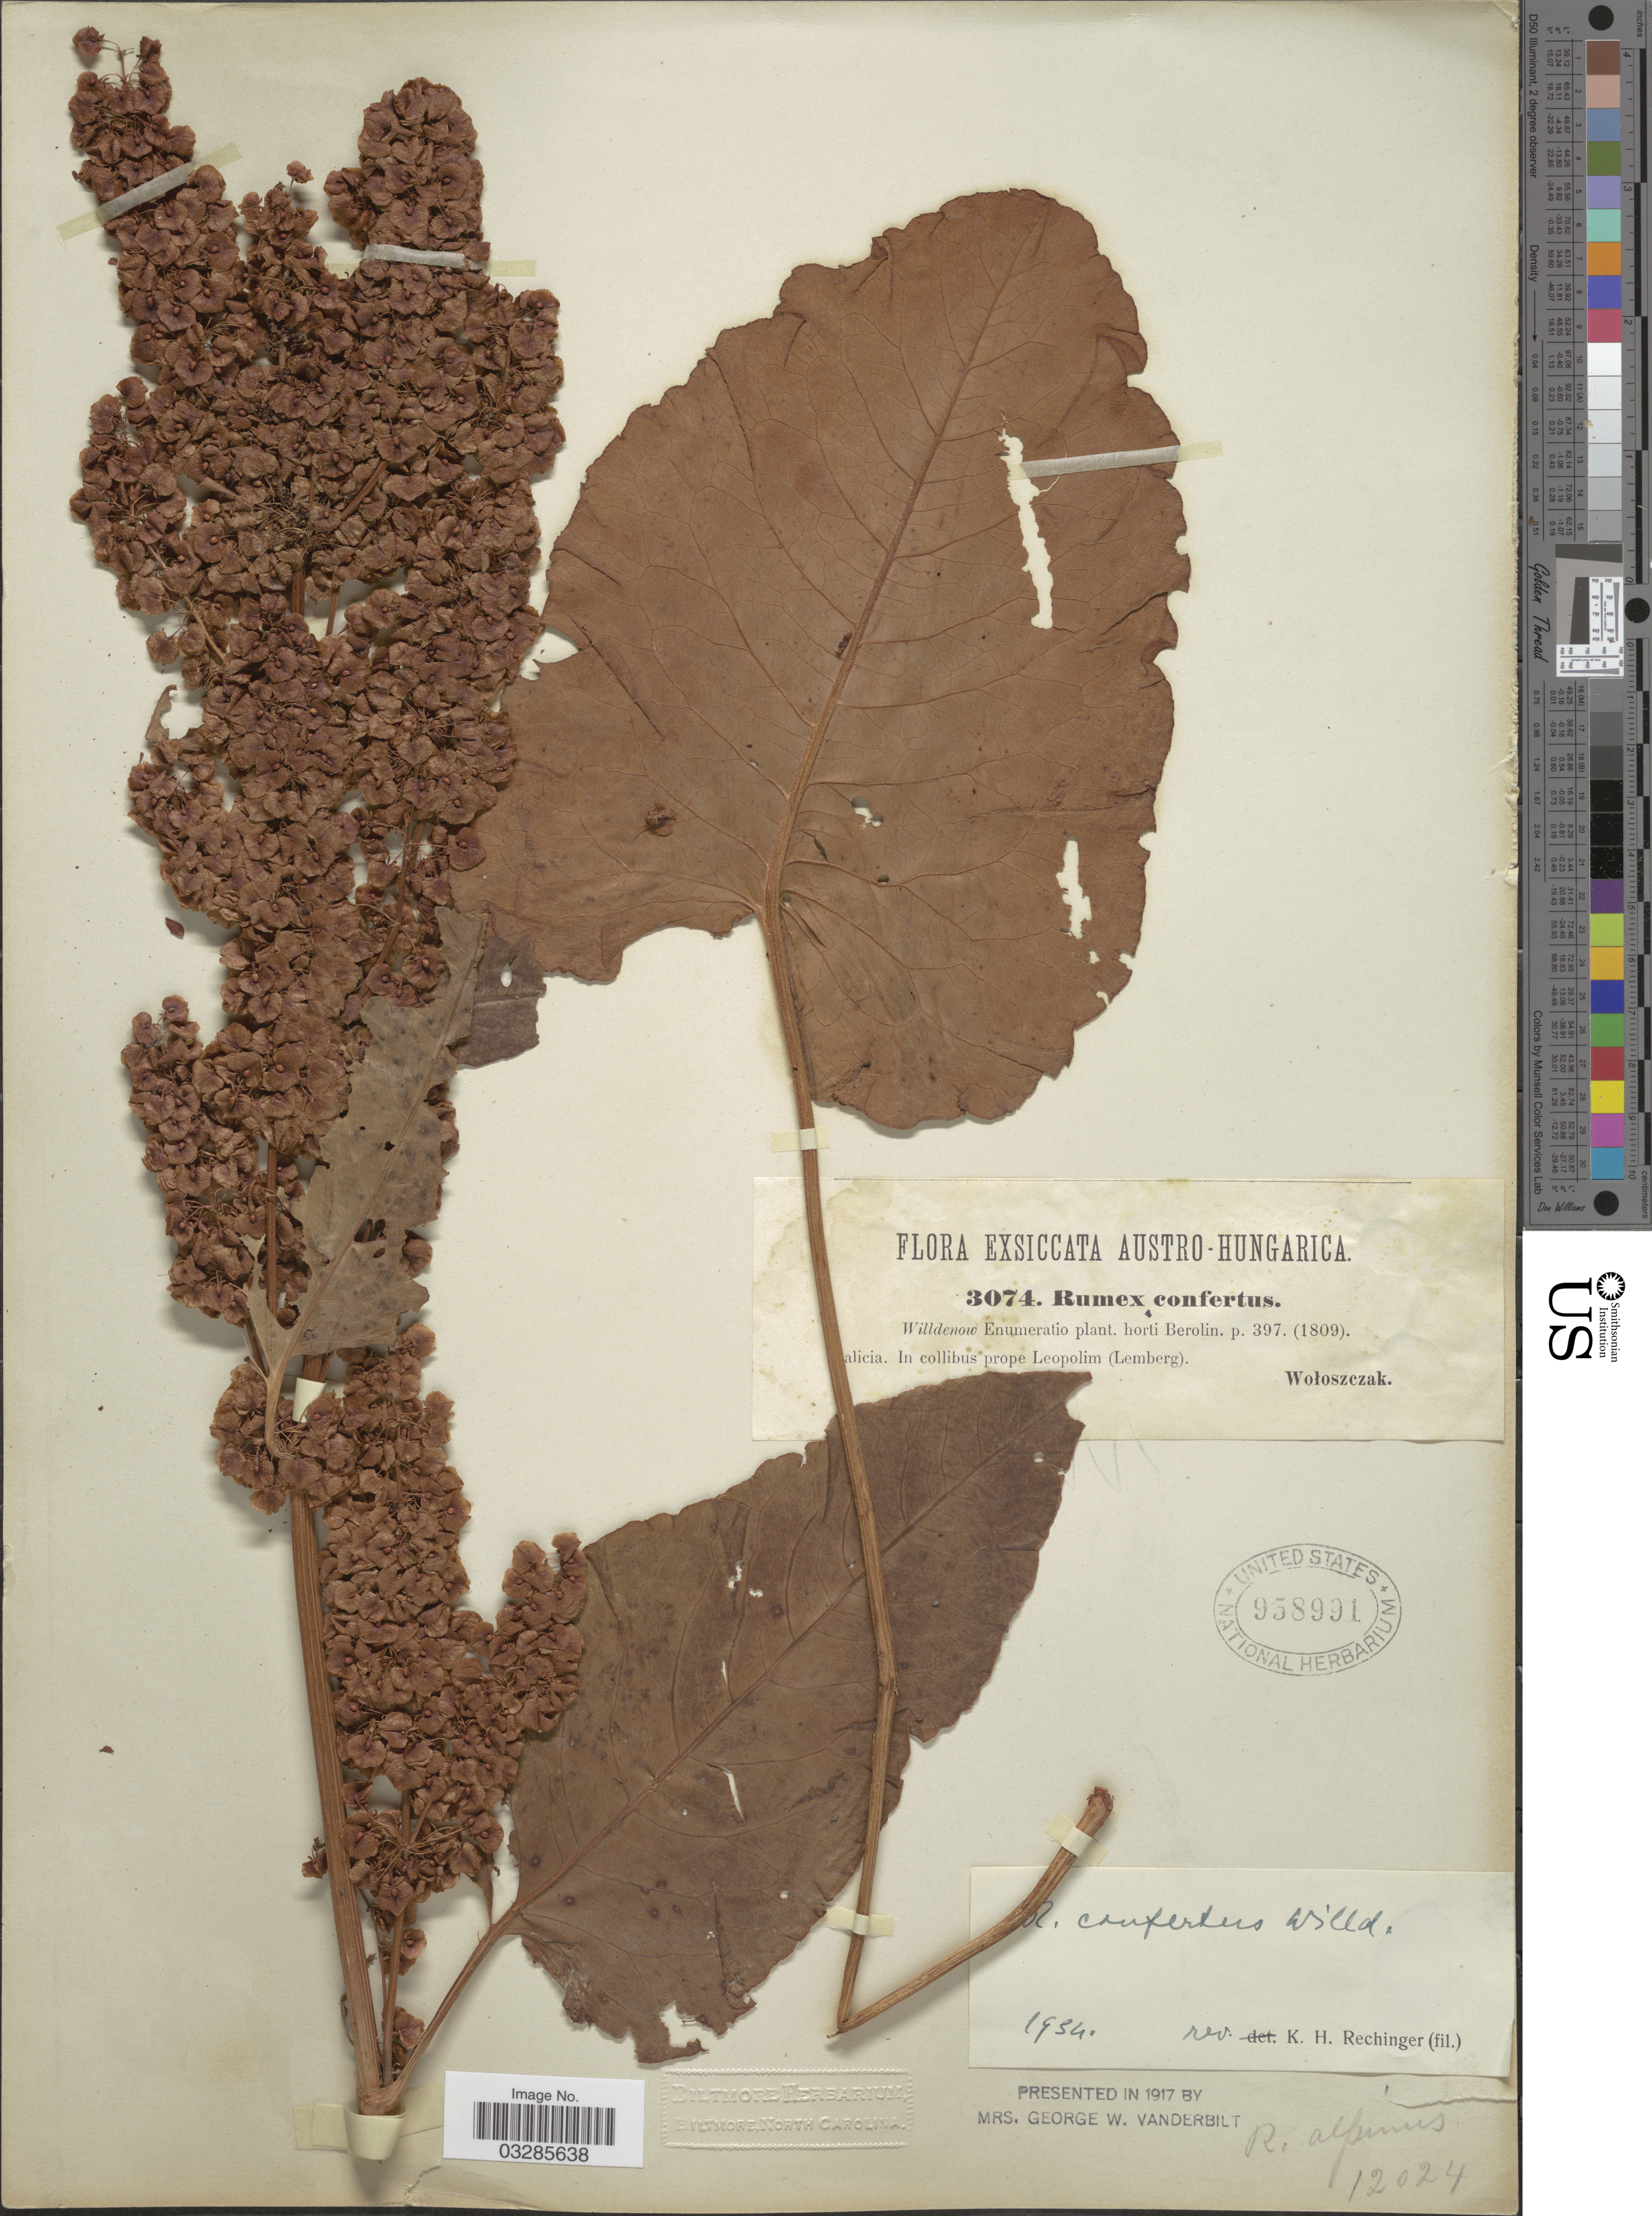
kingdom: Plantae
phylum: Tracheophyta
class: Magnoliopsida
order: Caryophyllales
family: Polygonaceae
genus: Rumex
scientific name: Rumex confertus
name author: Willd.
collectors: Woloszczak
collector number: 3074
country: Ukraine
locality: Austro-Hungarica. Galicia. In collibus prope Leopolim (Lemberg).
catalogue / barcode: US 958991